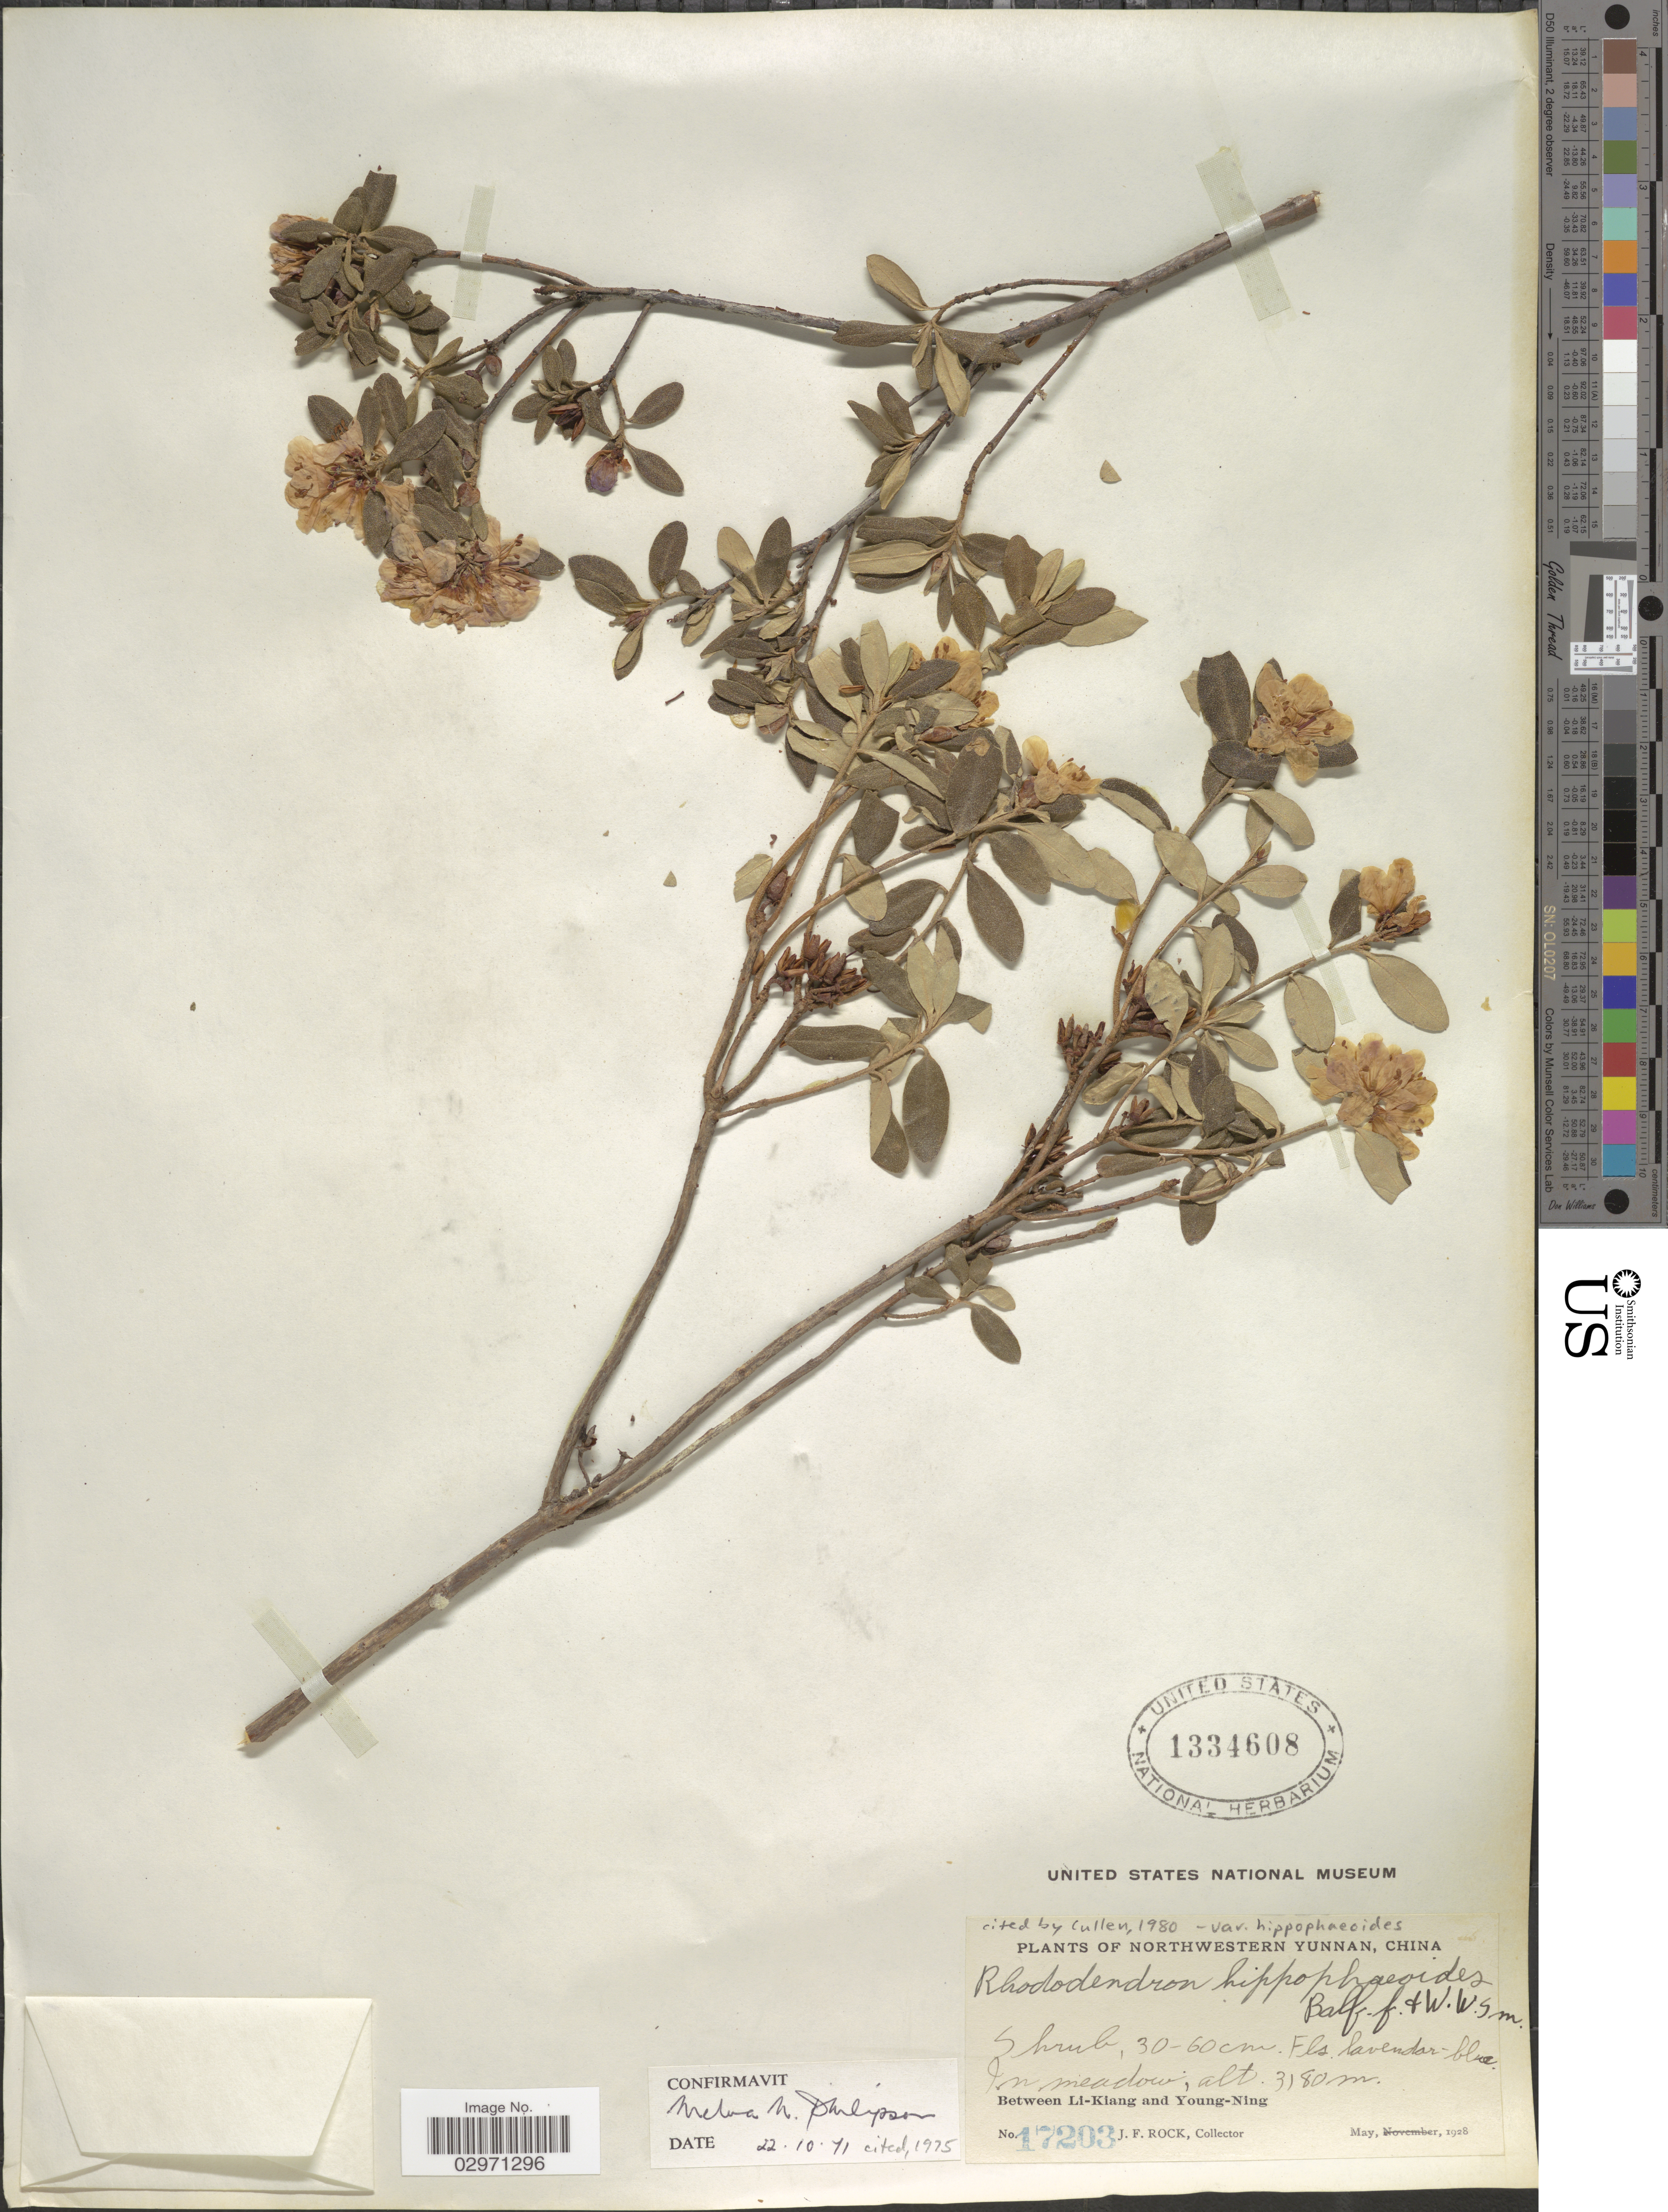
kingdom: Plantae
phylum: Tracheophyta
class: Magnoliopsida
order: Ericales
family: Ericaceae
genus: Rhododendron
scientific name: Rhododendron hippophaeoides var. hippophaeoides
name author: Balf. f. & W.W. Sm.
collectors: J. Rock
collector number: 17203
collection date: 1928-05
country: China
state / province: Yunnan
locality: Northwestern Yunnan. Between Li-Kiang and Young-Ning.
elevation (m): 3180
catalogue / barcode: US 1334608